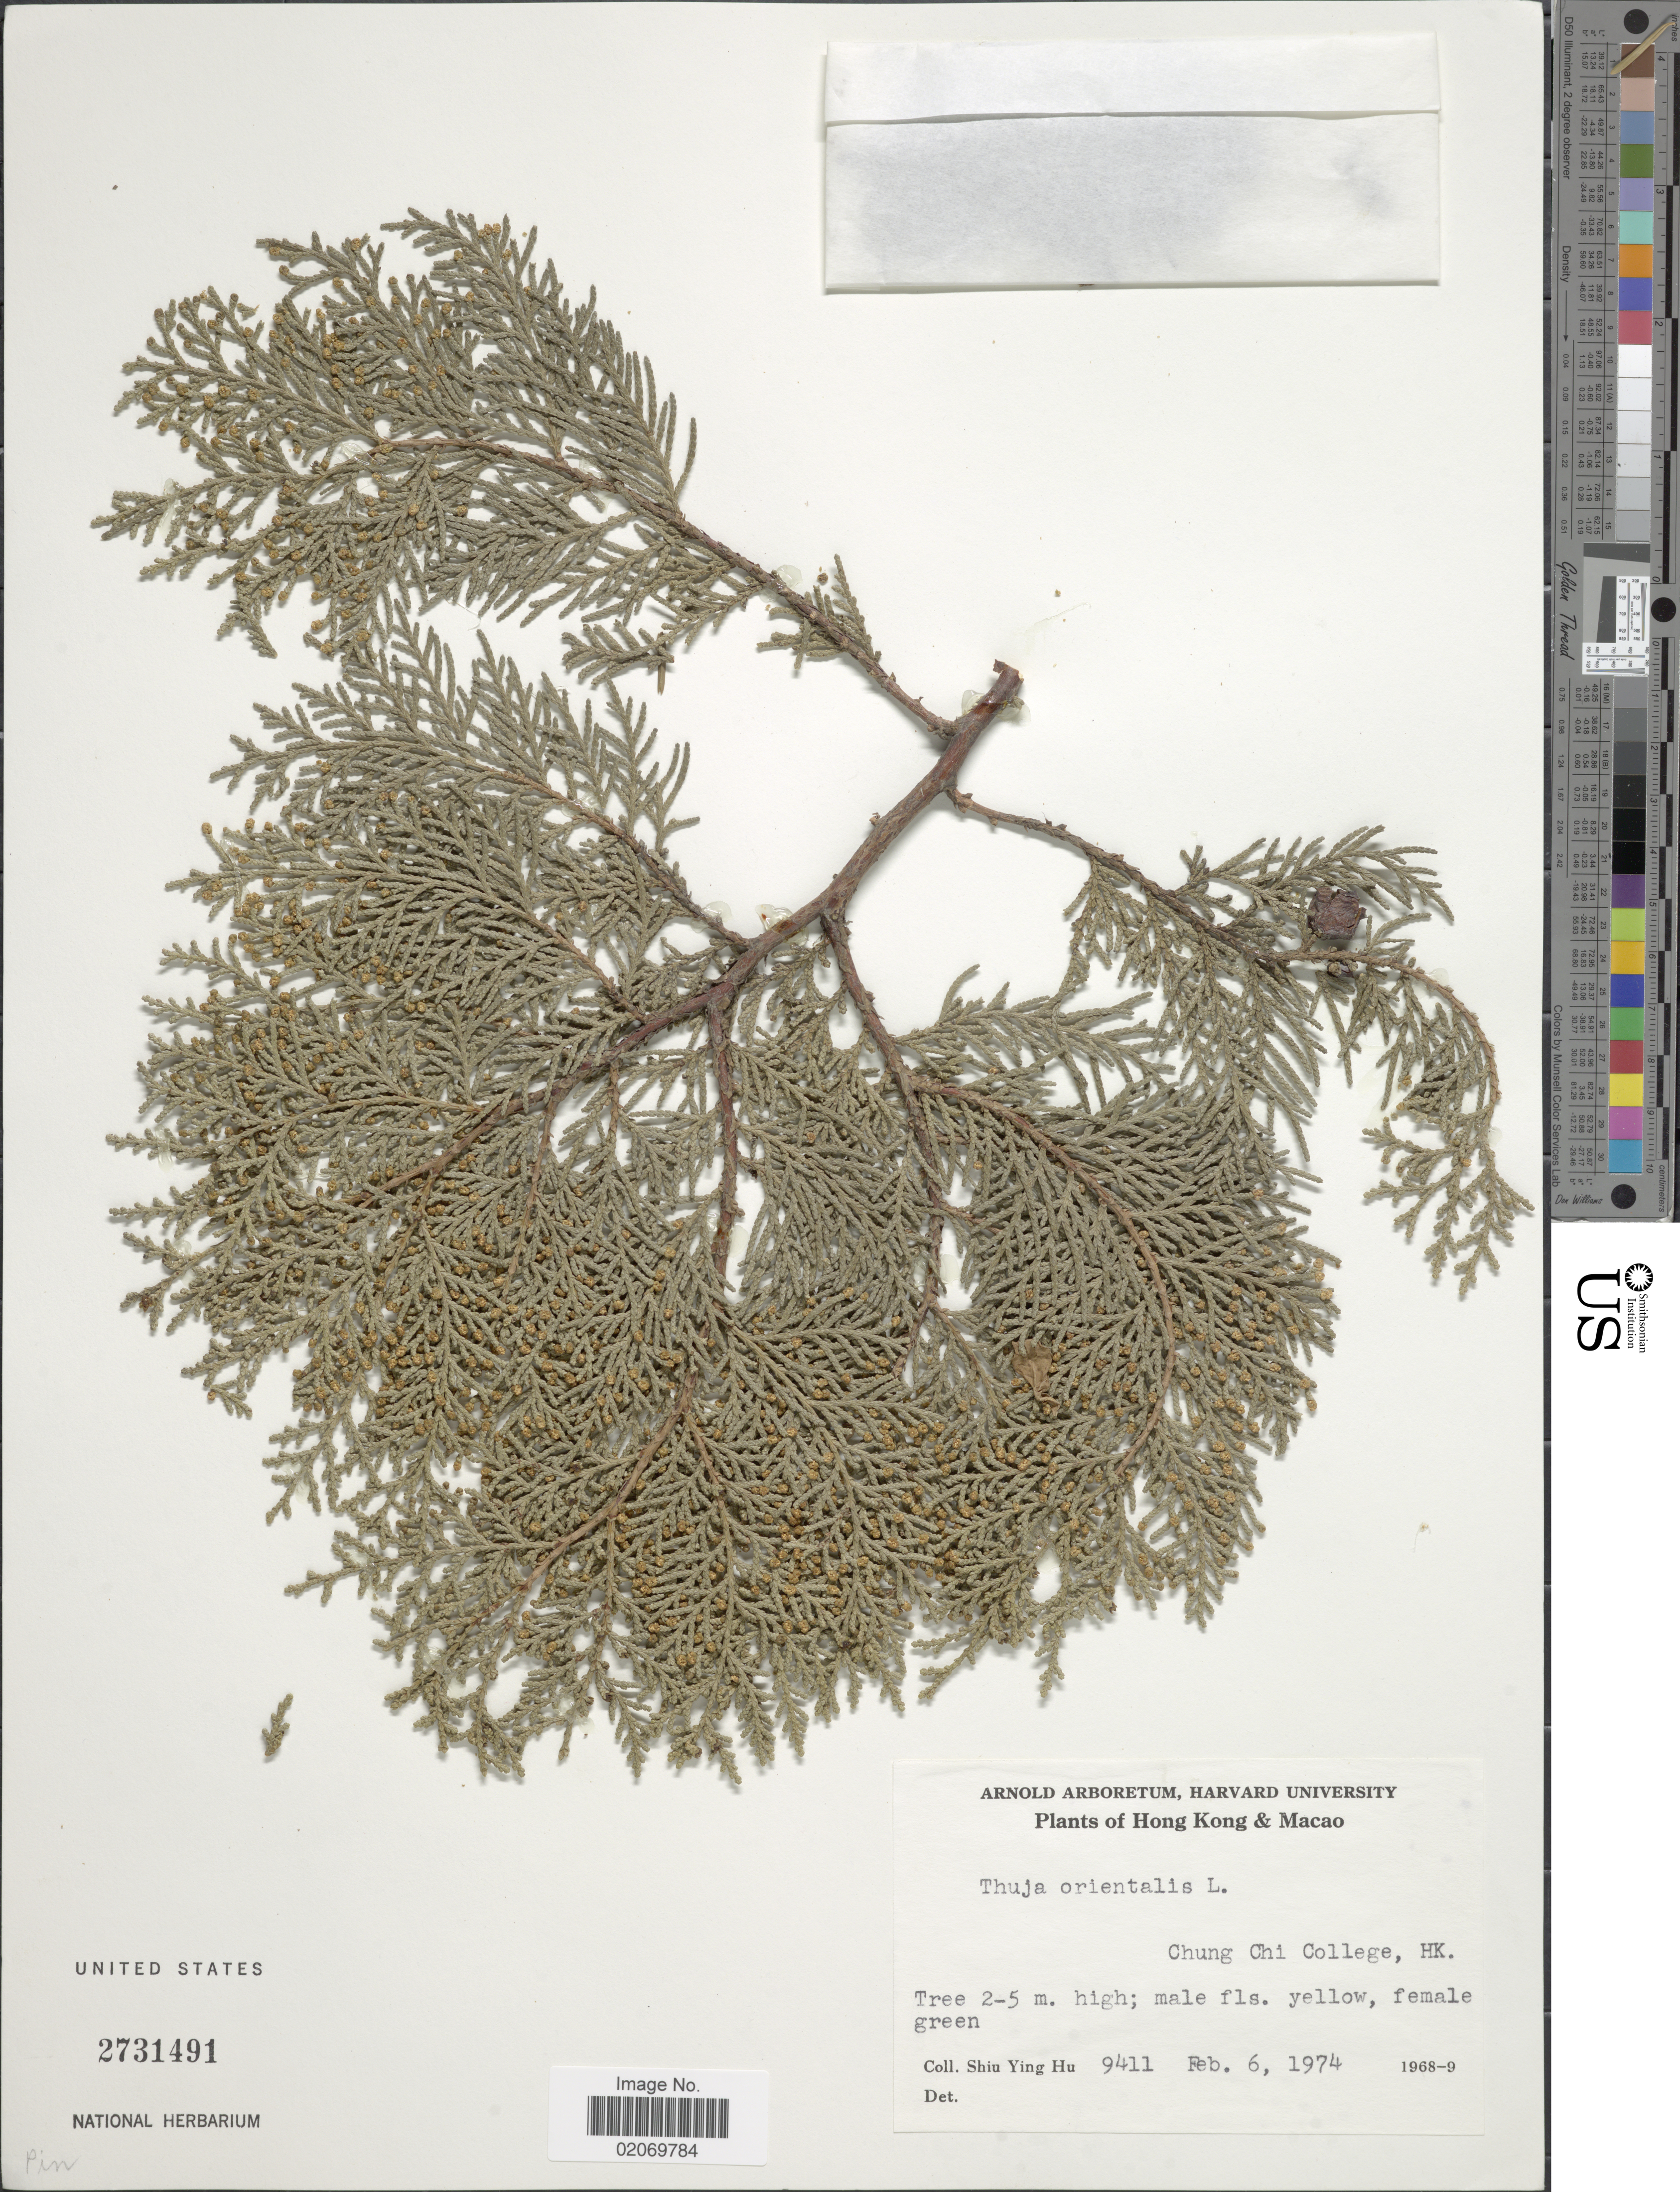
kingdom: Plantae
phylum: Tracheophyta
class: Pinopsida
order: Pinales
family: Cupressaceae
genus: Thuja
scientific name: Thuja orientalis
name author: L.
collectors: S. Y. Hu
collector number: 9411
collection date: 1974-02-06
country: China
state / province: Hong Kong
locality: Macao, Chung Chi College, HK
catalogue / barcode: US 2731491